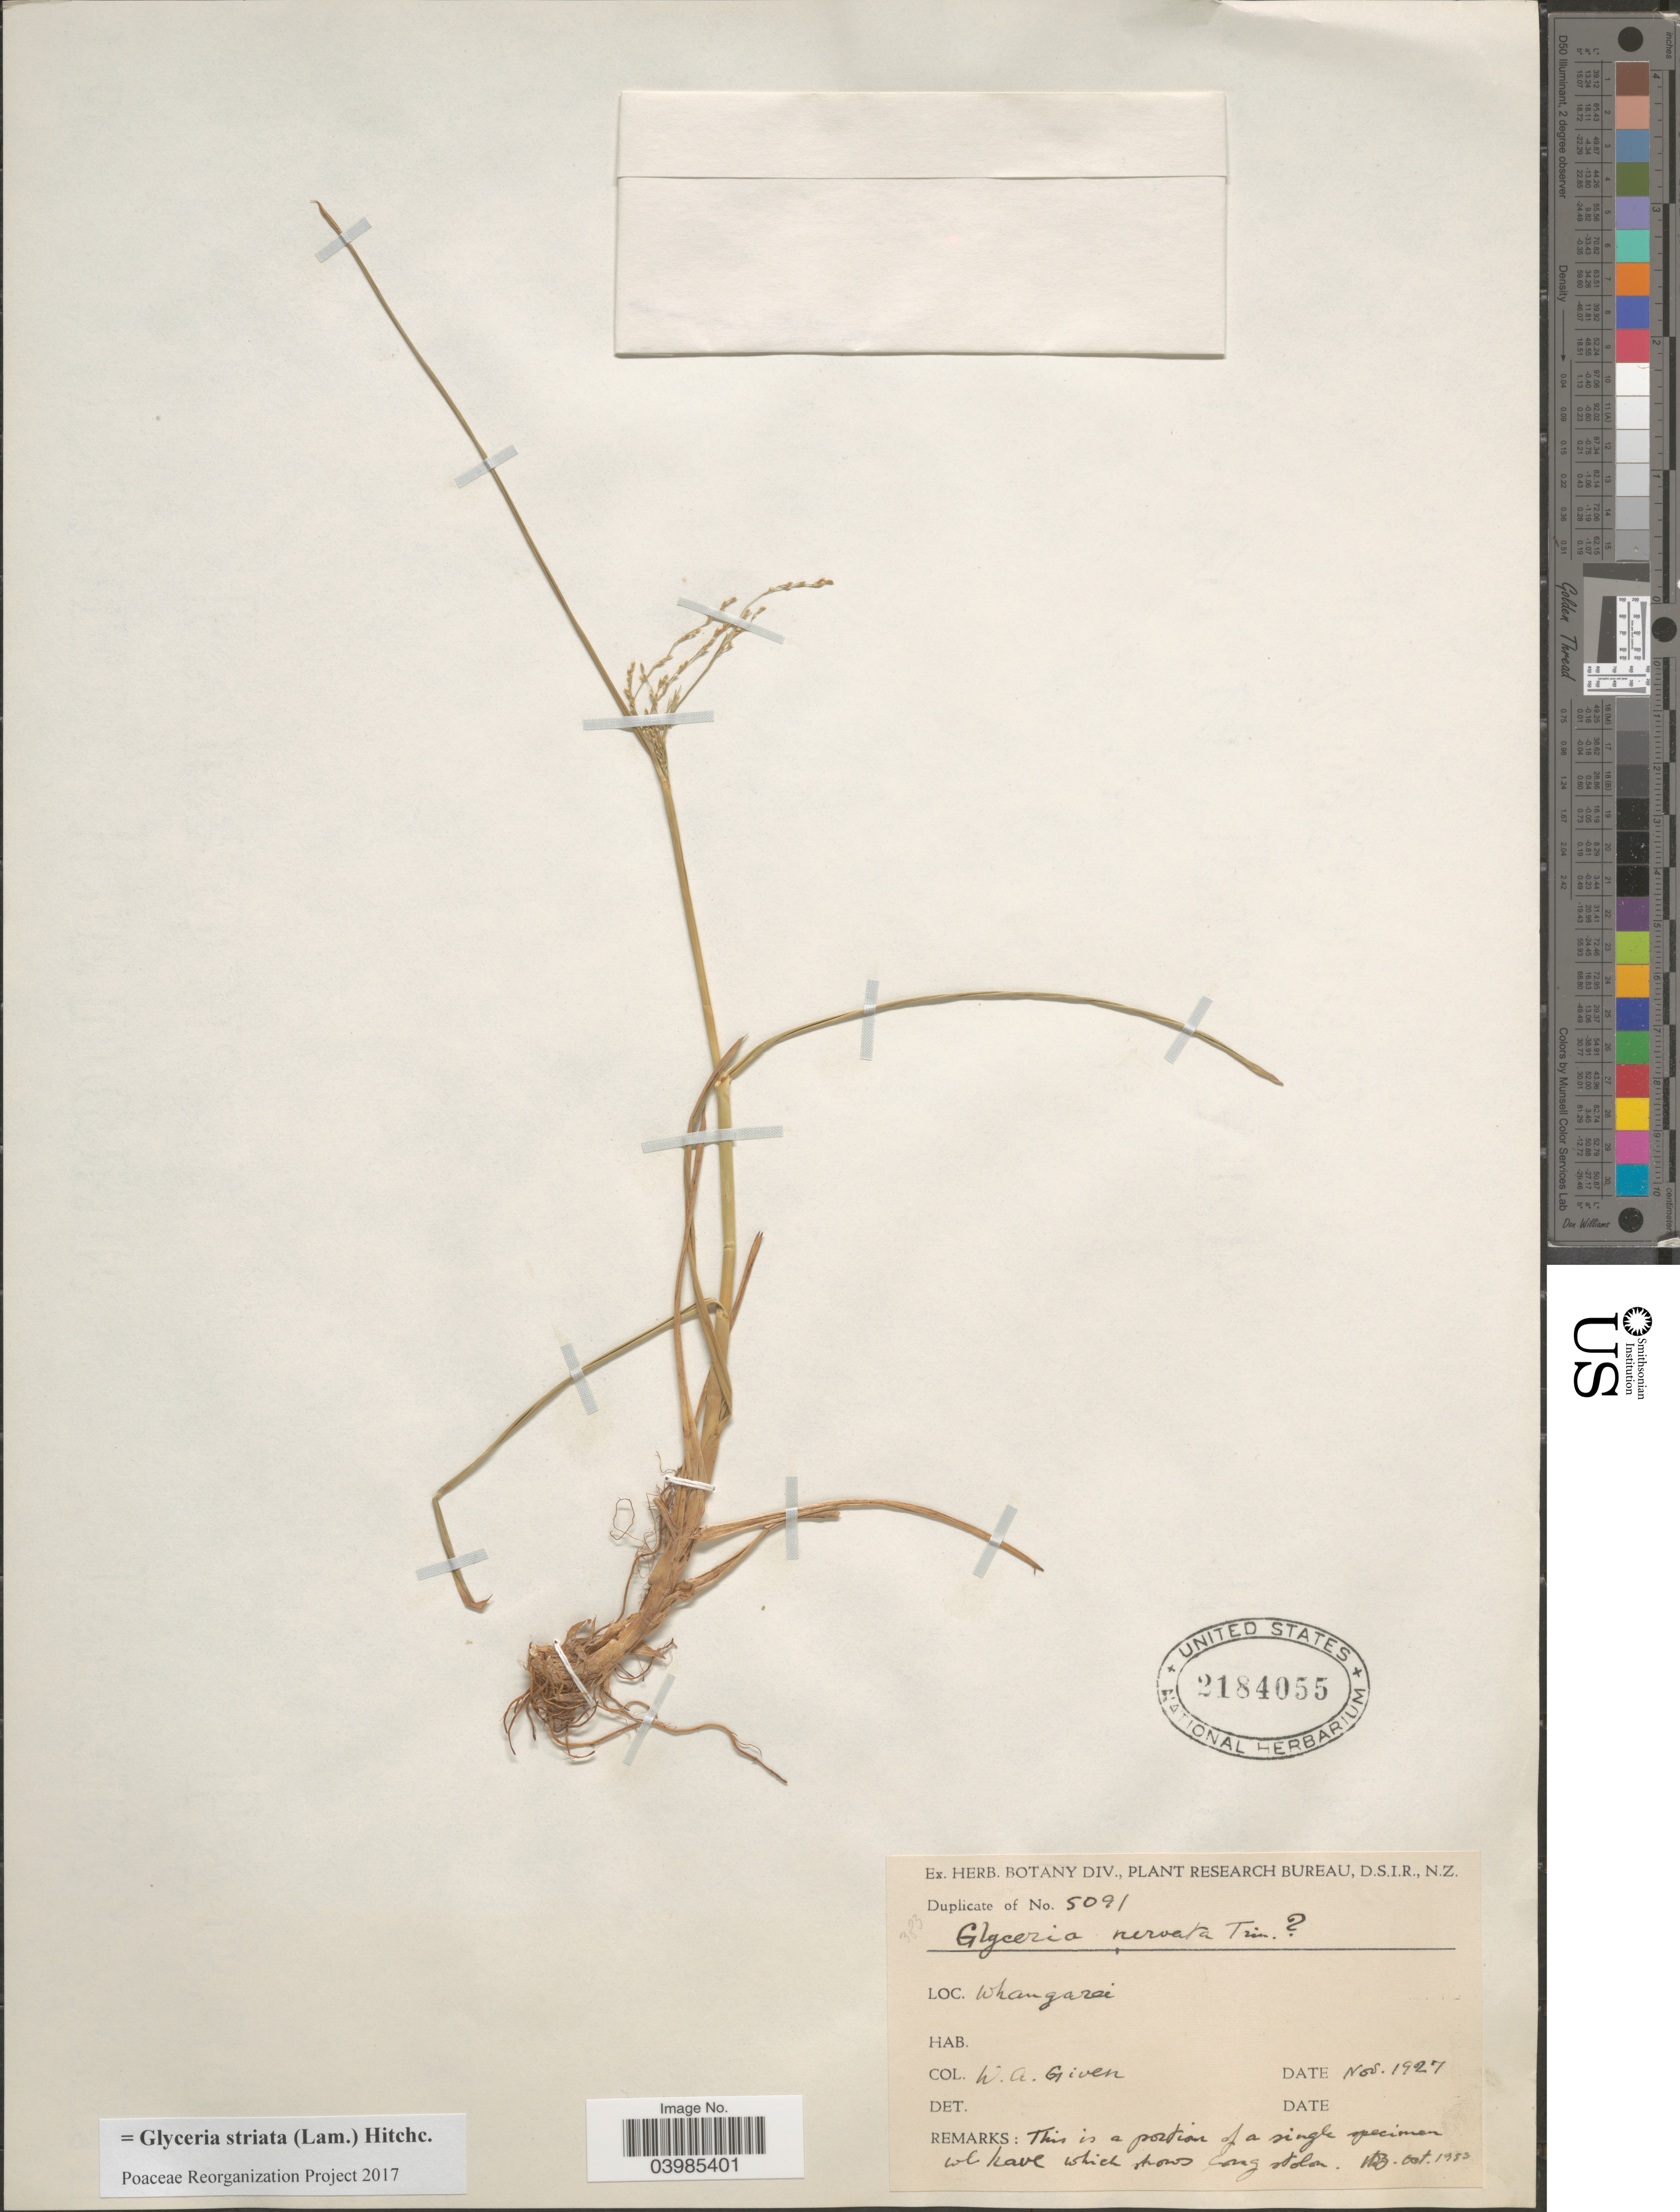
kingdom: Plantae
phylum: Tracheophyta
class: Liliopsida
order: Poales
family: Poaceae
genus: Glyceria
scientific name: Glyceria striata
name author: (Lam.) Hitchc.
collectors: W. Given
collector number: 5091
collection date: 1927-11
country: New Zealand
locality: Whangarai.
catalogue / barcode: US 2184055